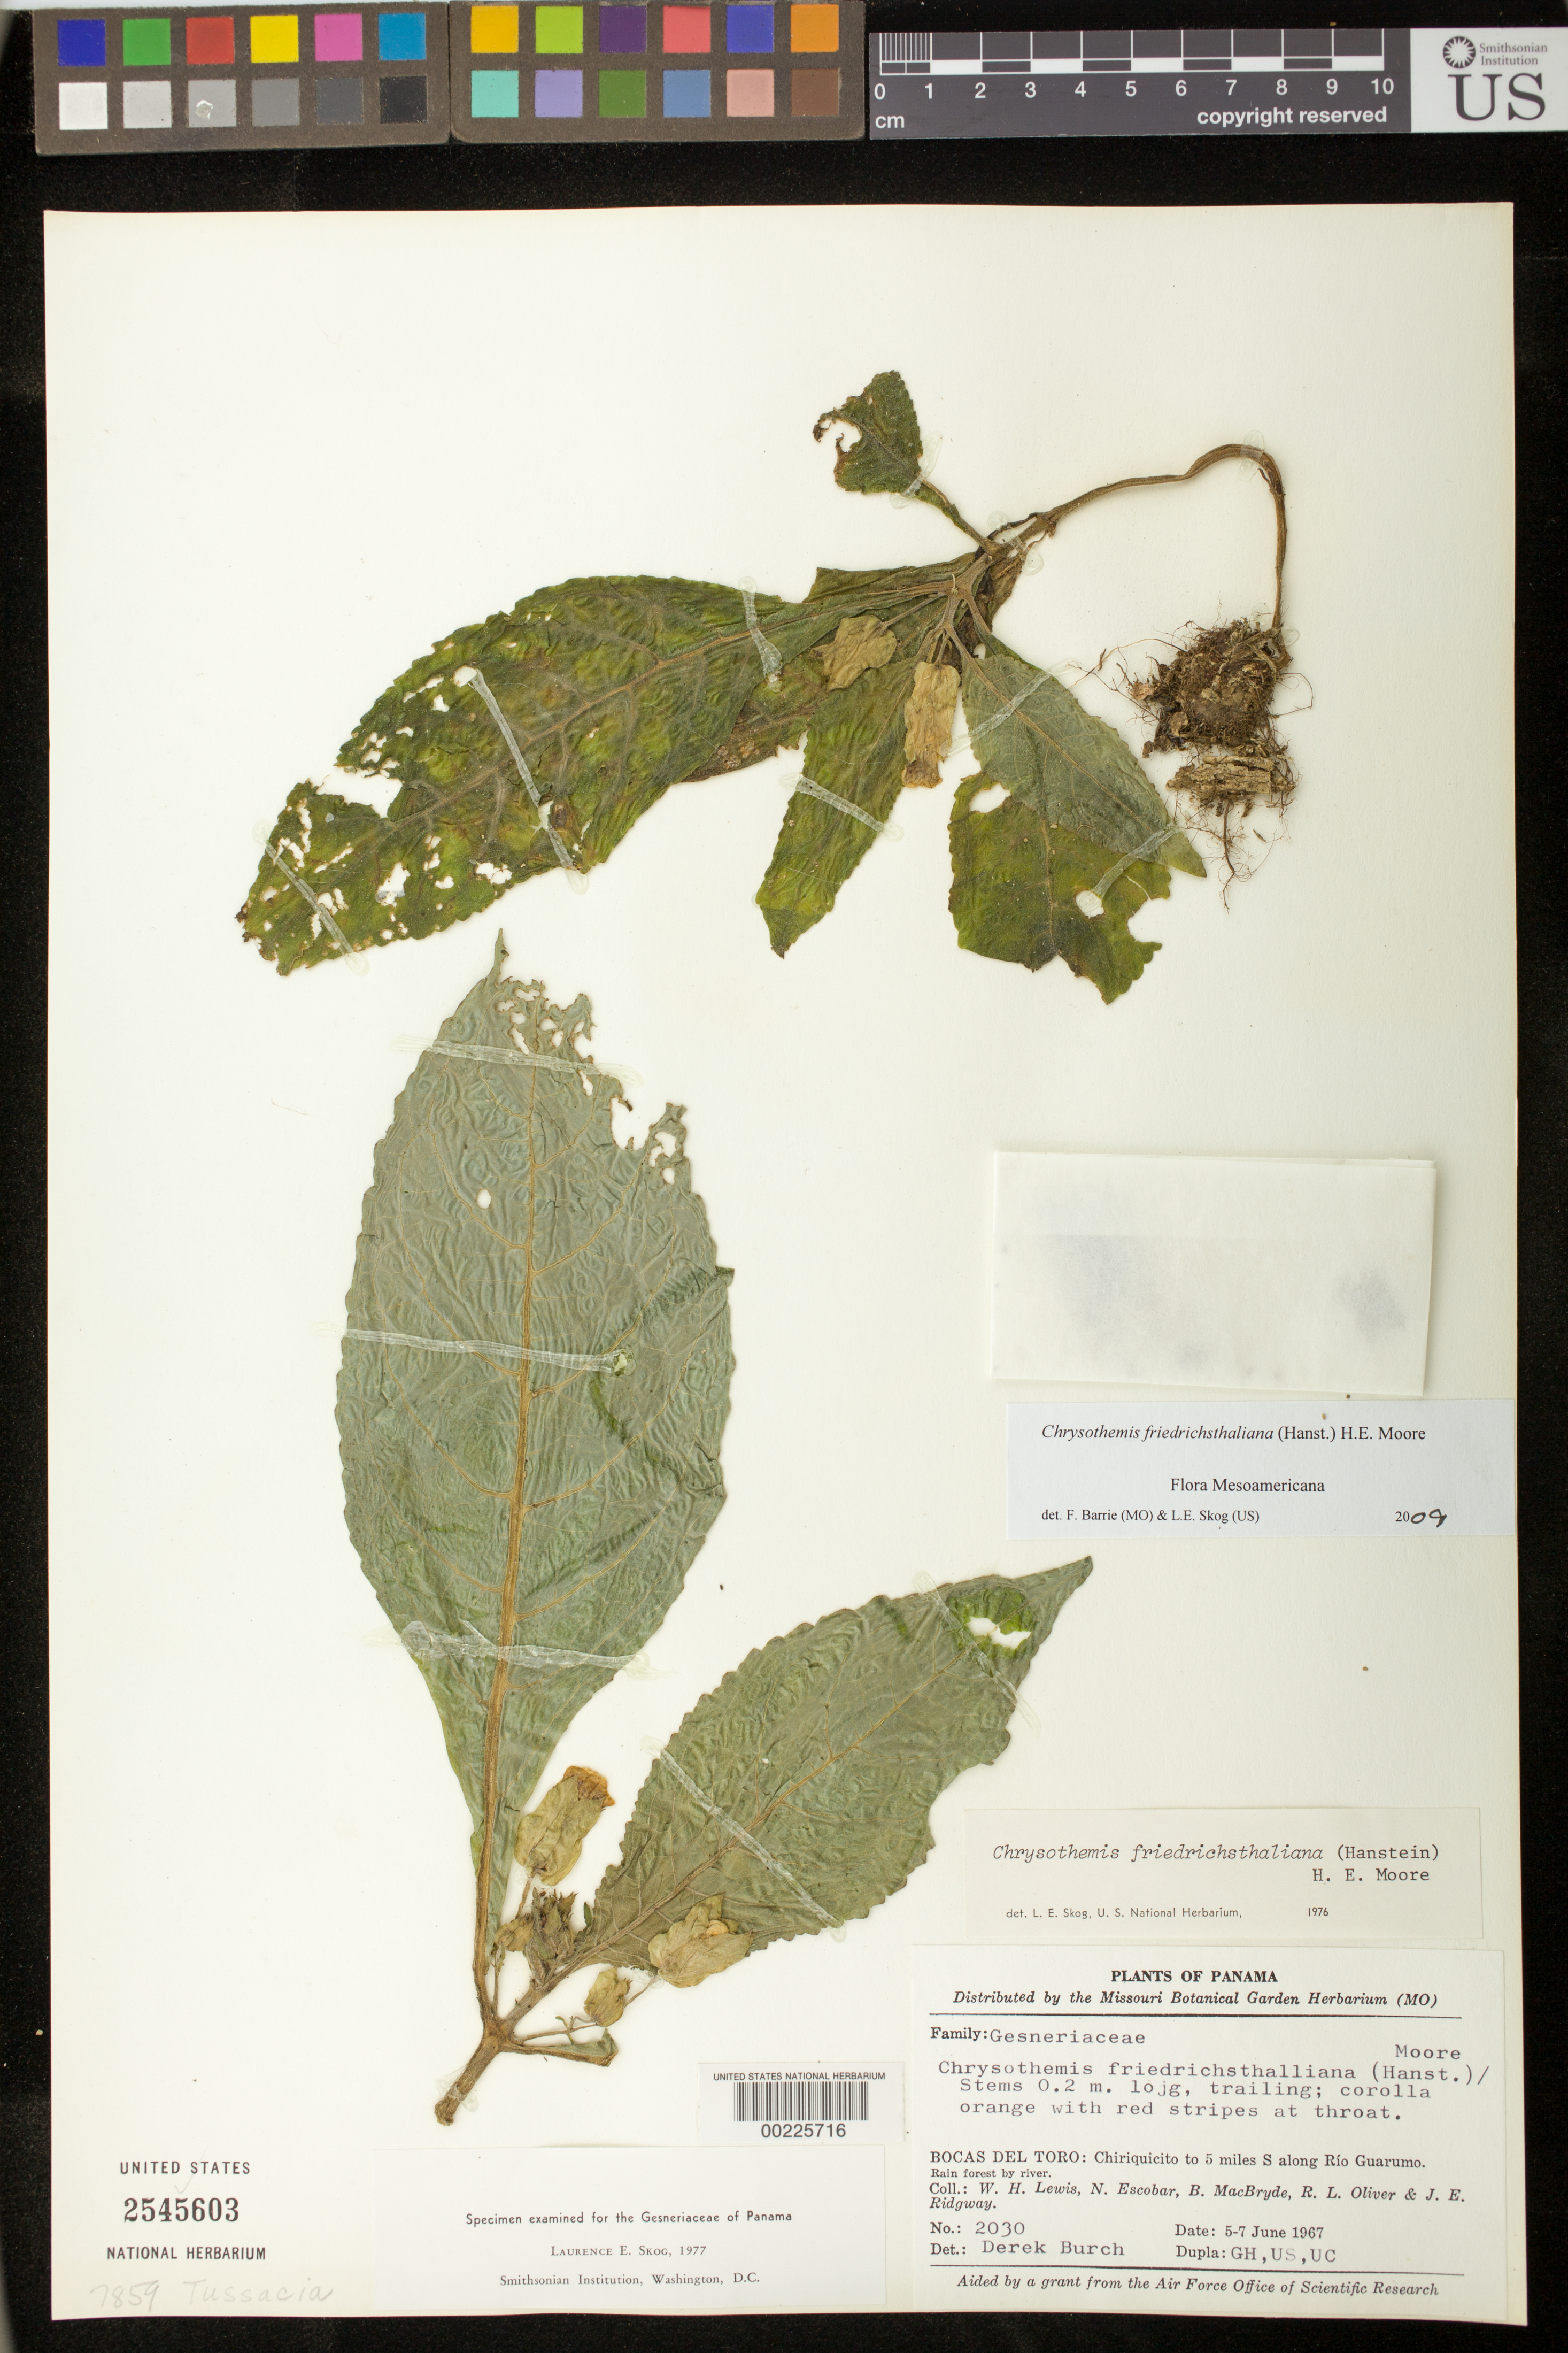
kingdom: Plantae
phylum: Tracheophyta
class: Magnoliopsida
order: Lamiales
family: Gesneriaceae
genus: Chrysothemis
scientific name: Chrysothemis friedrichsthaliana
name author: (Hanst.) H.E. Moore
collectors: W. H. Lewis & et al.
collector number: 2030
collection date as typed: Jun 1967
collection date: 1967-06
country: Panama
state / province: Bocas del Toro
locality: Chiriquicito to 5 mi S along Rio Guarumo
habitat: Rain forest by river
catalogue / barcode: US 2545603